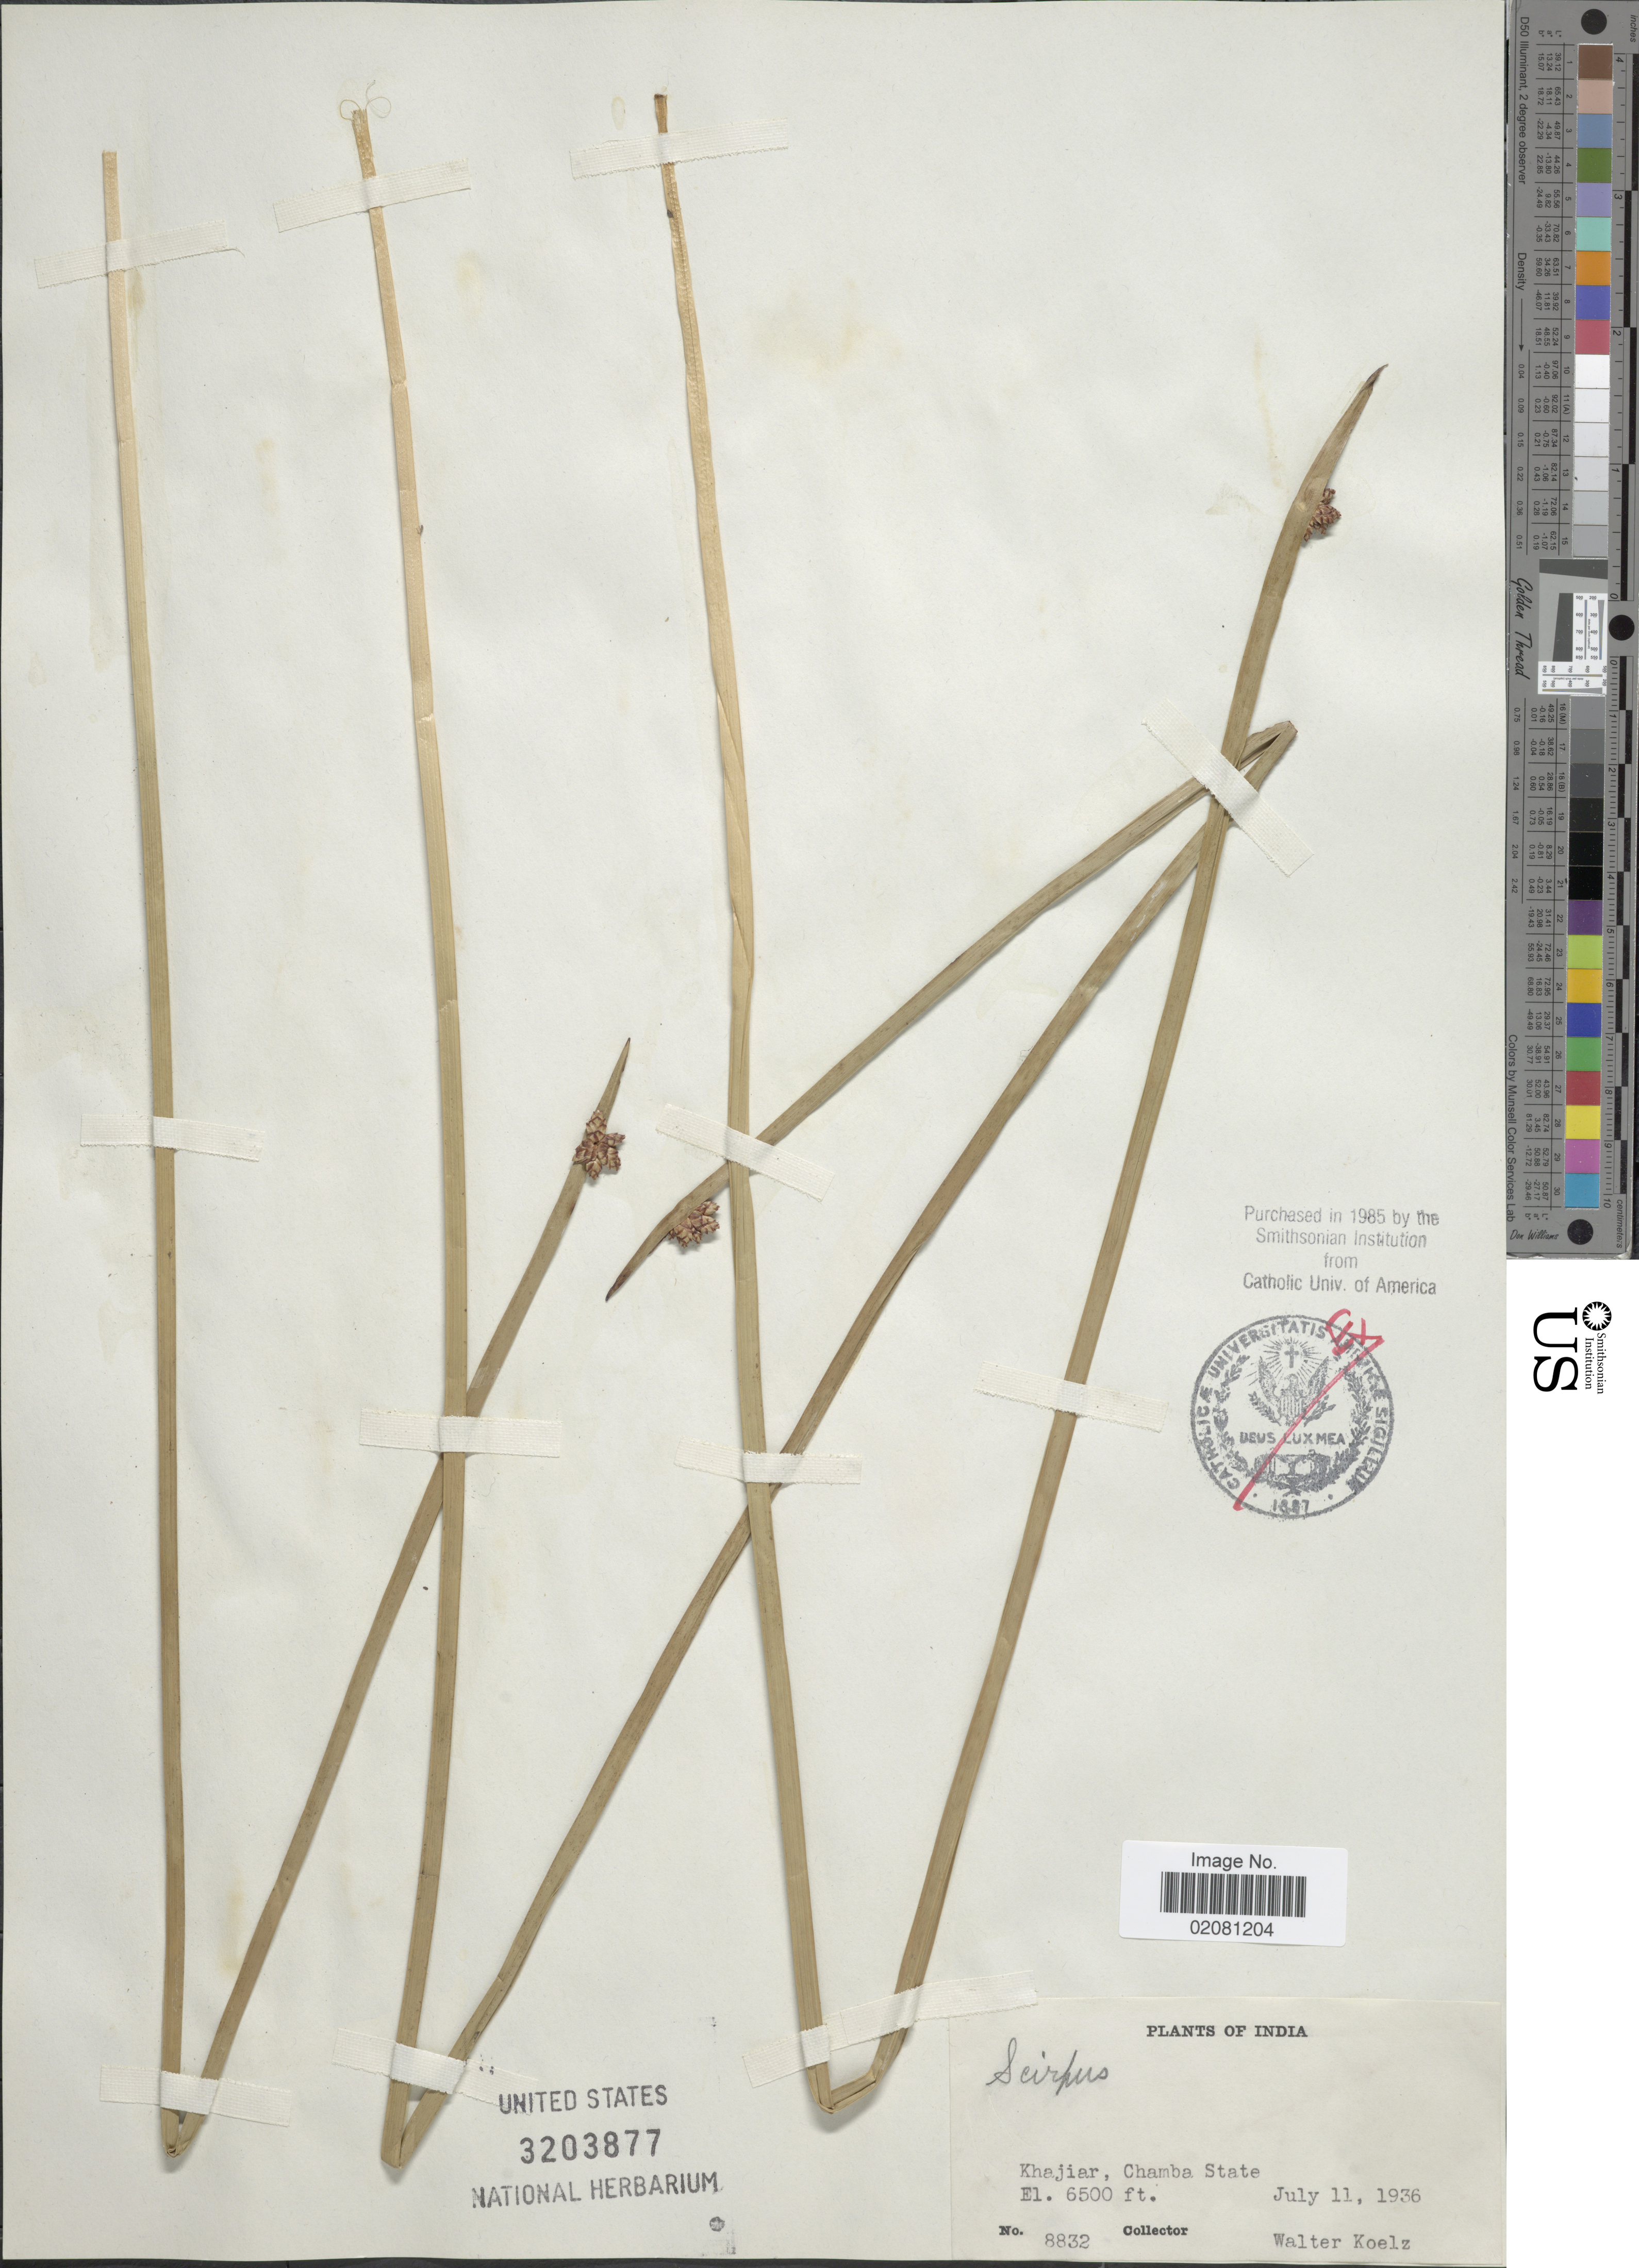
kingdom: Plantae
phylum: Tracheophyta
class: Liliopsida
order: Poales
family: Cyperaceae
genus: Schoenoplectus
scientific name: Schoenoplectus sp.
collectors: W. N. Koelz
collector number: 8832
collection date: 1936-07-11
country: India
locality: Khajiarm Chamba State.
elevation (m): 1981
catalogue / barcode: US 3203877